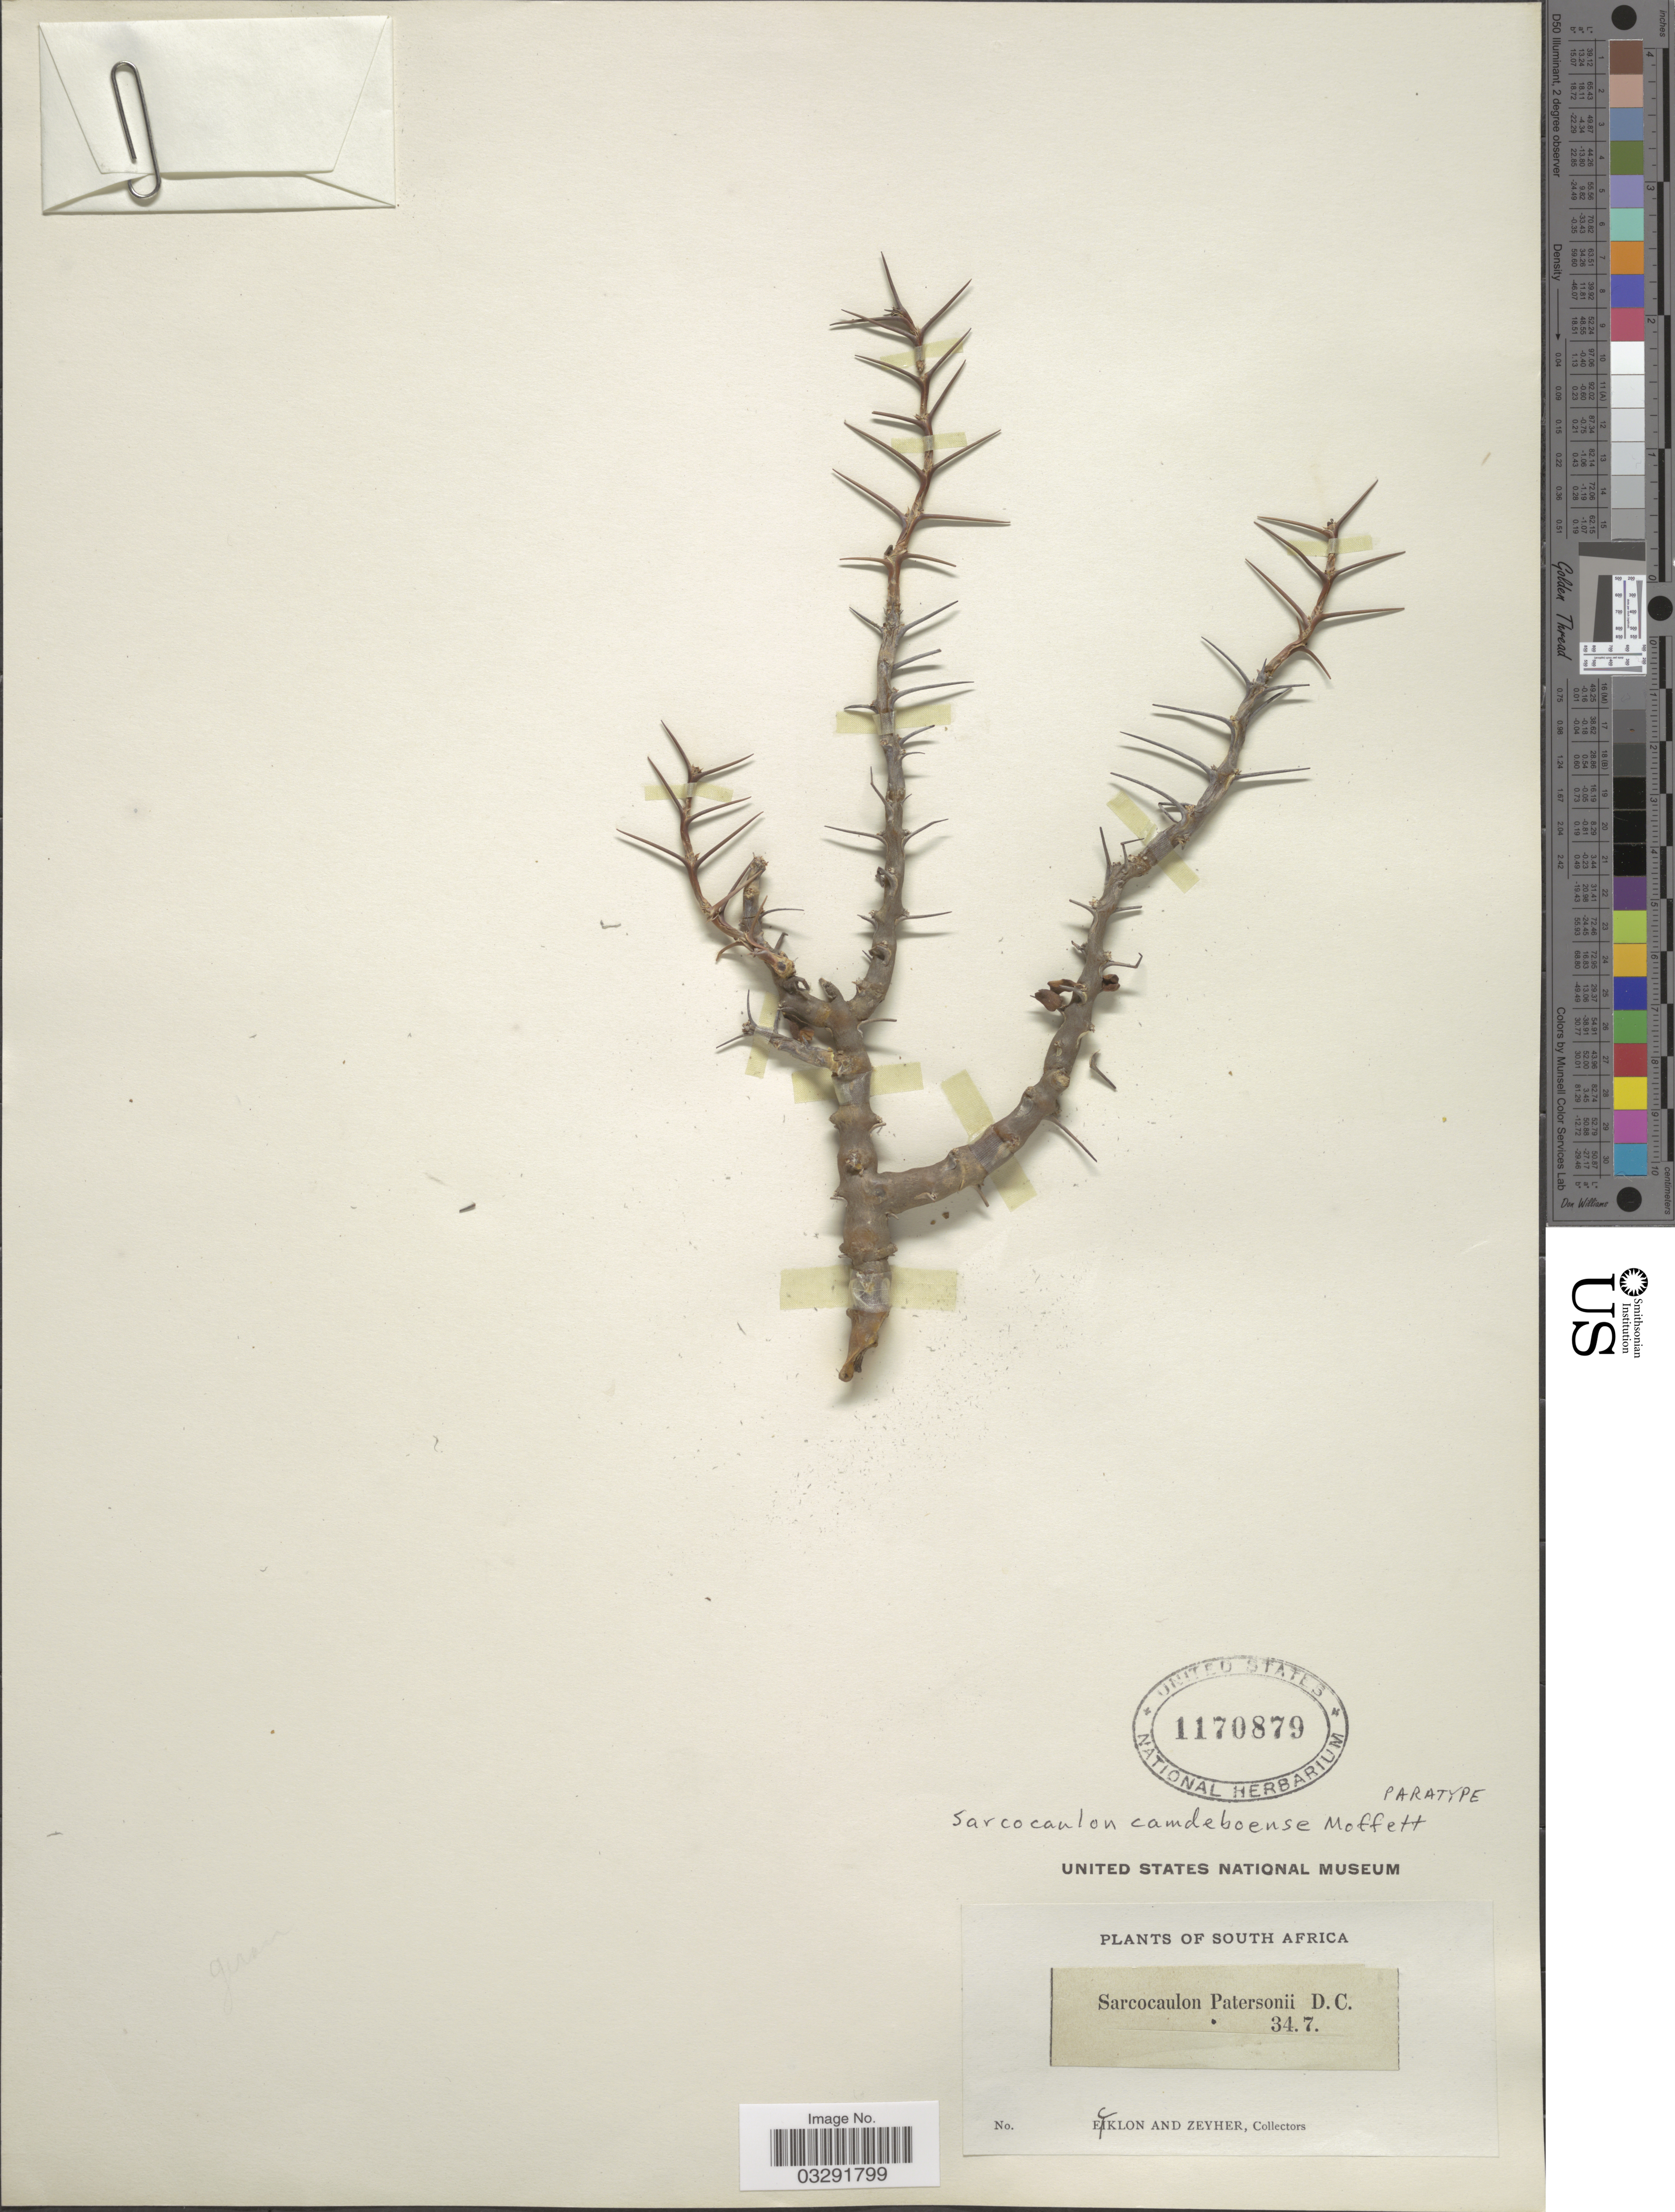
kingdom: Plantae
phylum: Tracheophyta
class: Magnoliopsida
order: Geraniales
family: Geraniaceae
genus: Monsonia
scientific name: Monsonia camdeboensis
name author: (Moffett) F. Albers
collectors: -. Ecklon & -. Zeyher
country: South Africa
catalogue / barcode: US 1170879